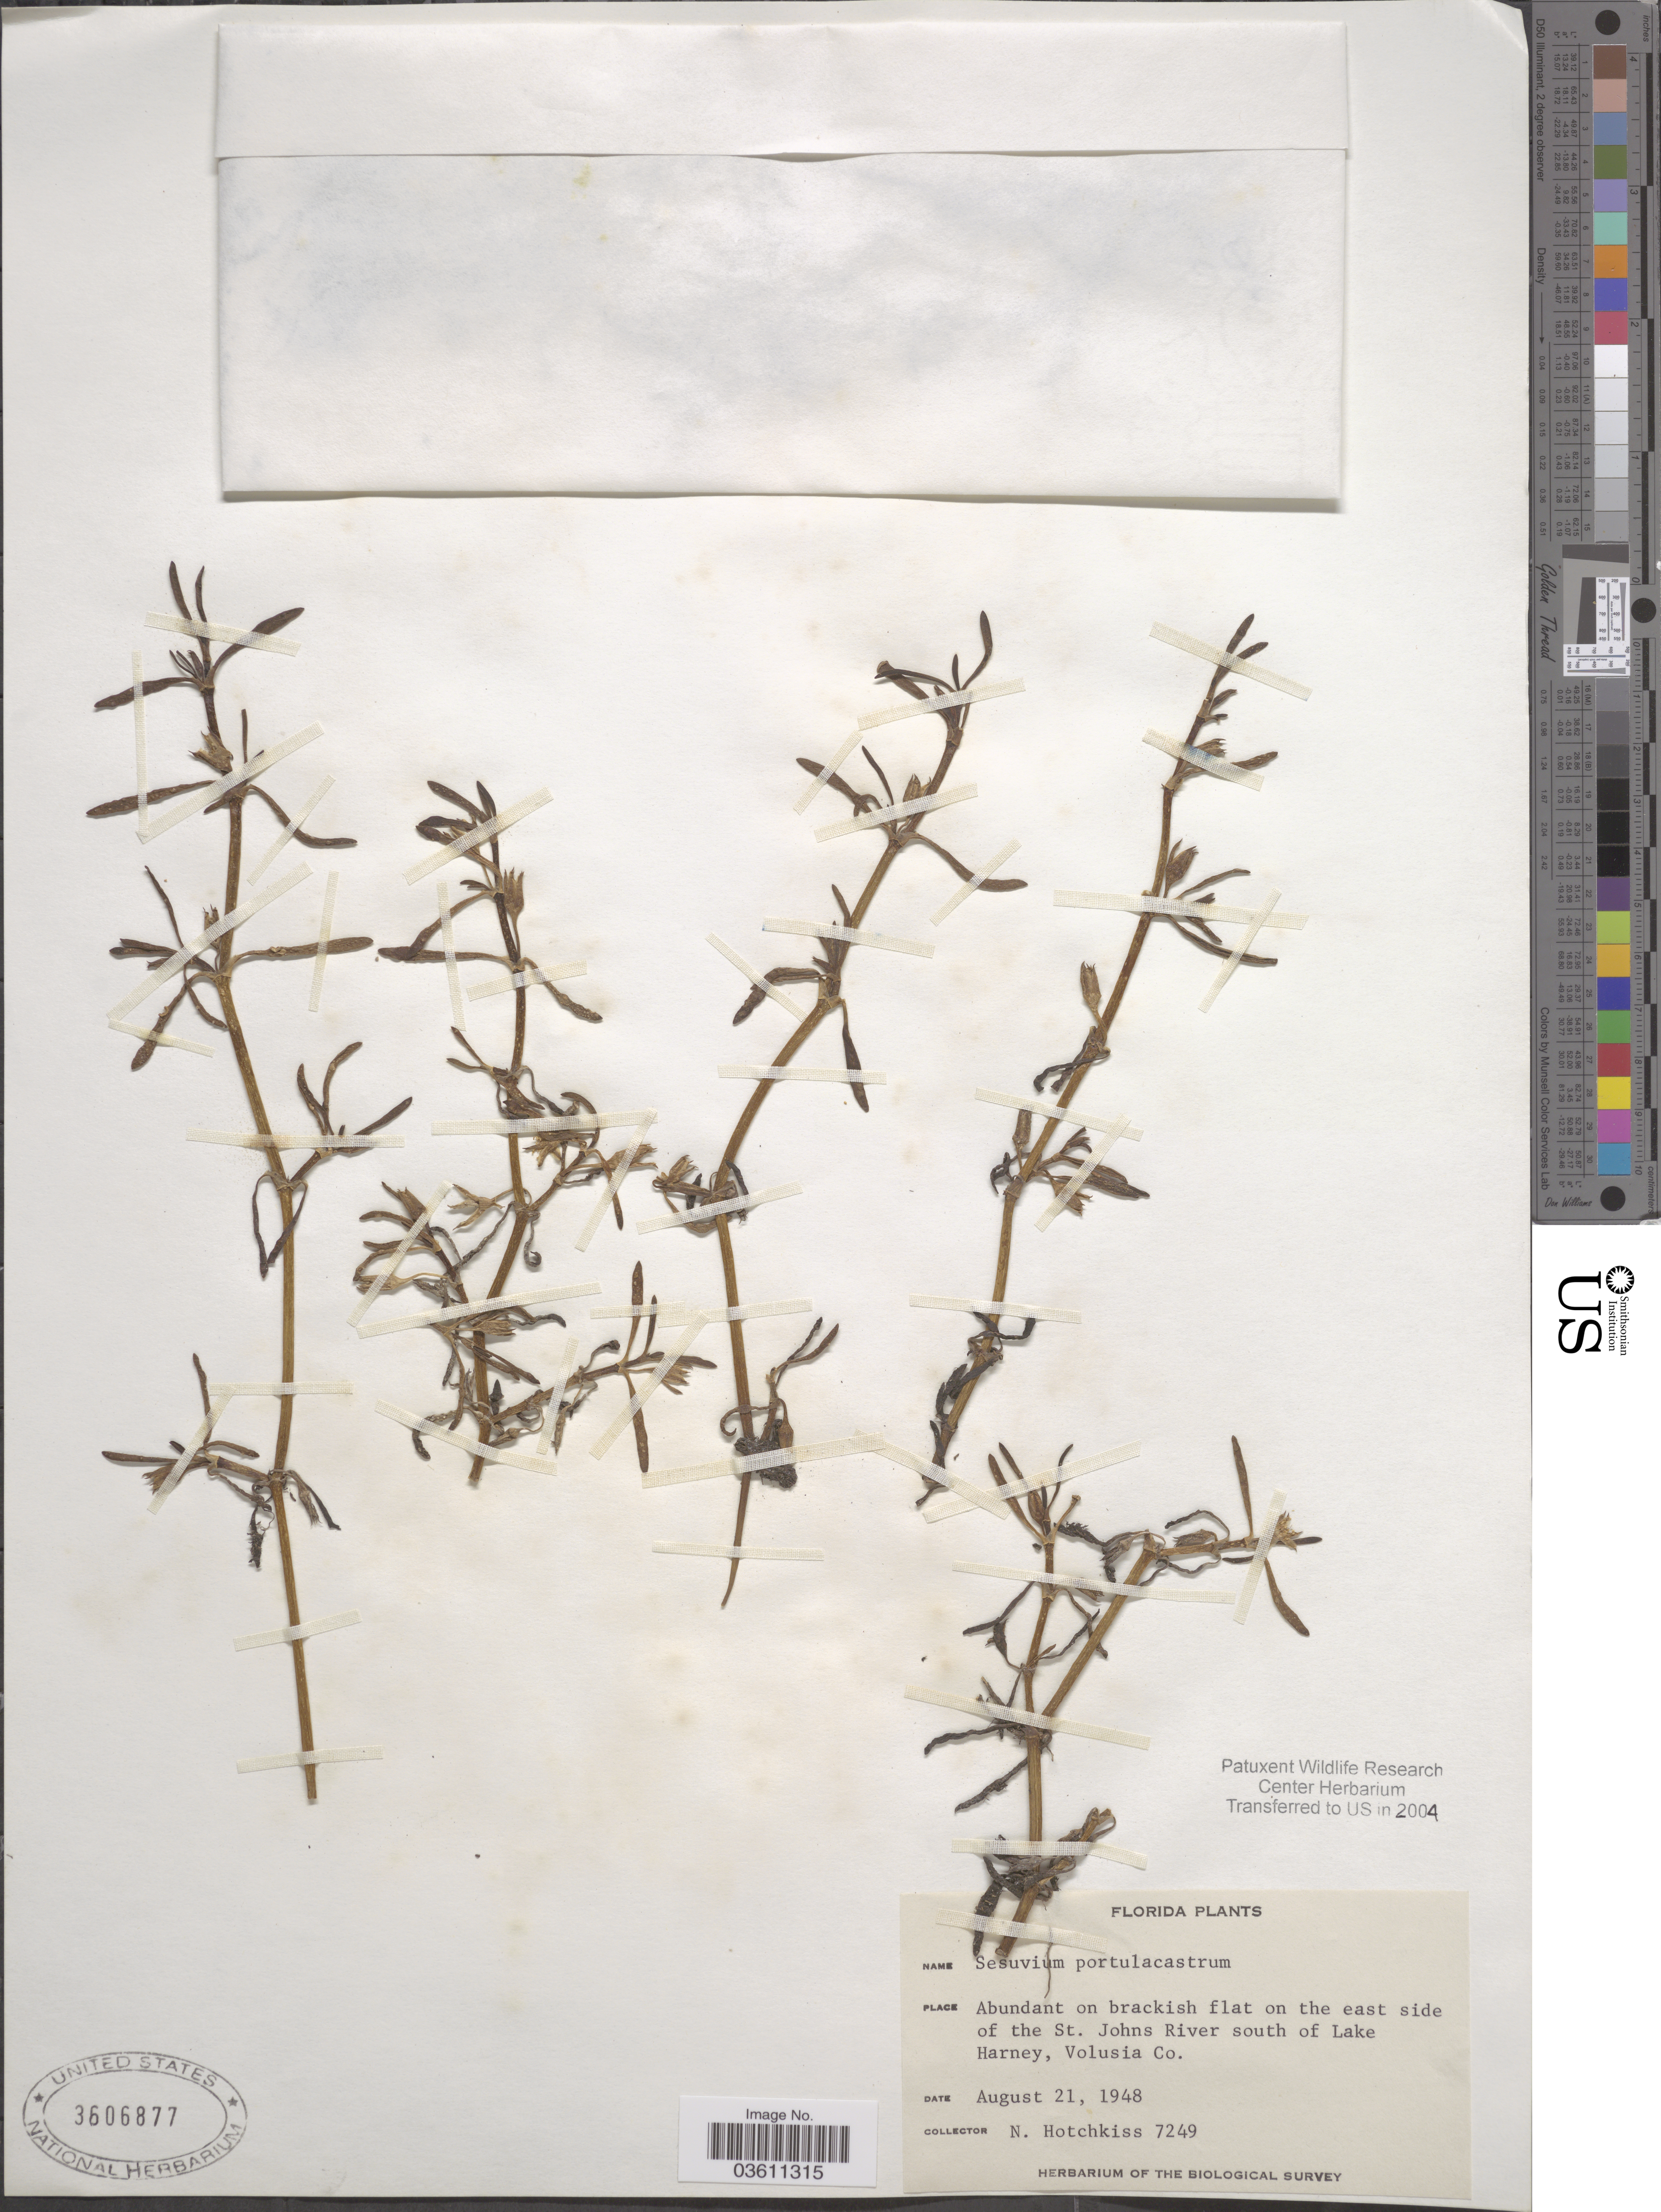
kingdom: Plantae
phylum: Tracheophyta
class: Magnoliopsida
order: Caryophyllales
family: Aizoaceae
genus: Sesuvium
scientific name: Sesuvium portulacastrum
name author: (L.) L.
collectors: N. Hotchkiss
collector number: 7249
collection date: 1948-08-21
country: United States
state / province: Florida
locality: On the east side of the St. Johns River south of Lake Harney, Volusia Co.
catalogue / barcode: US 3606877